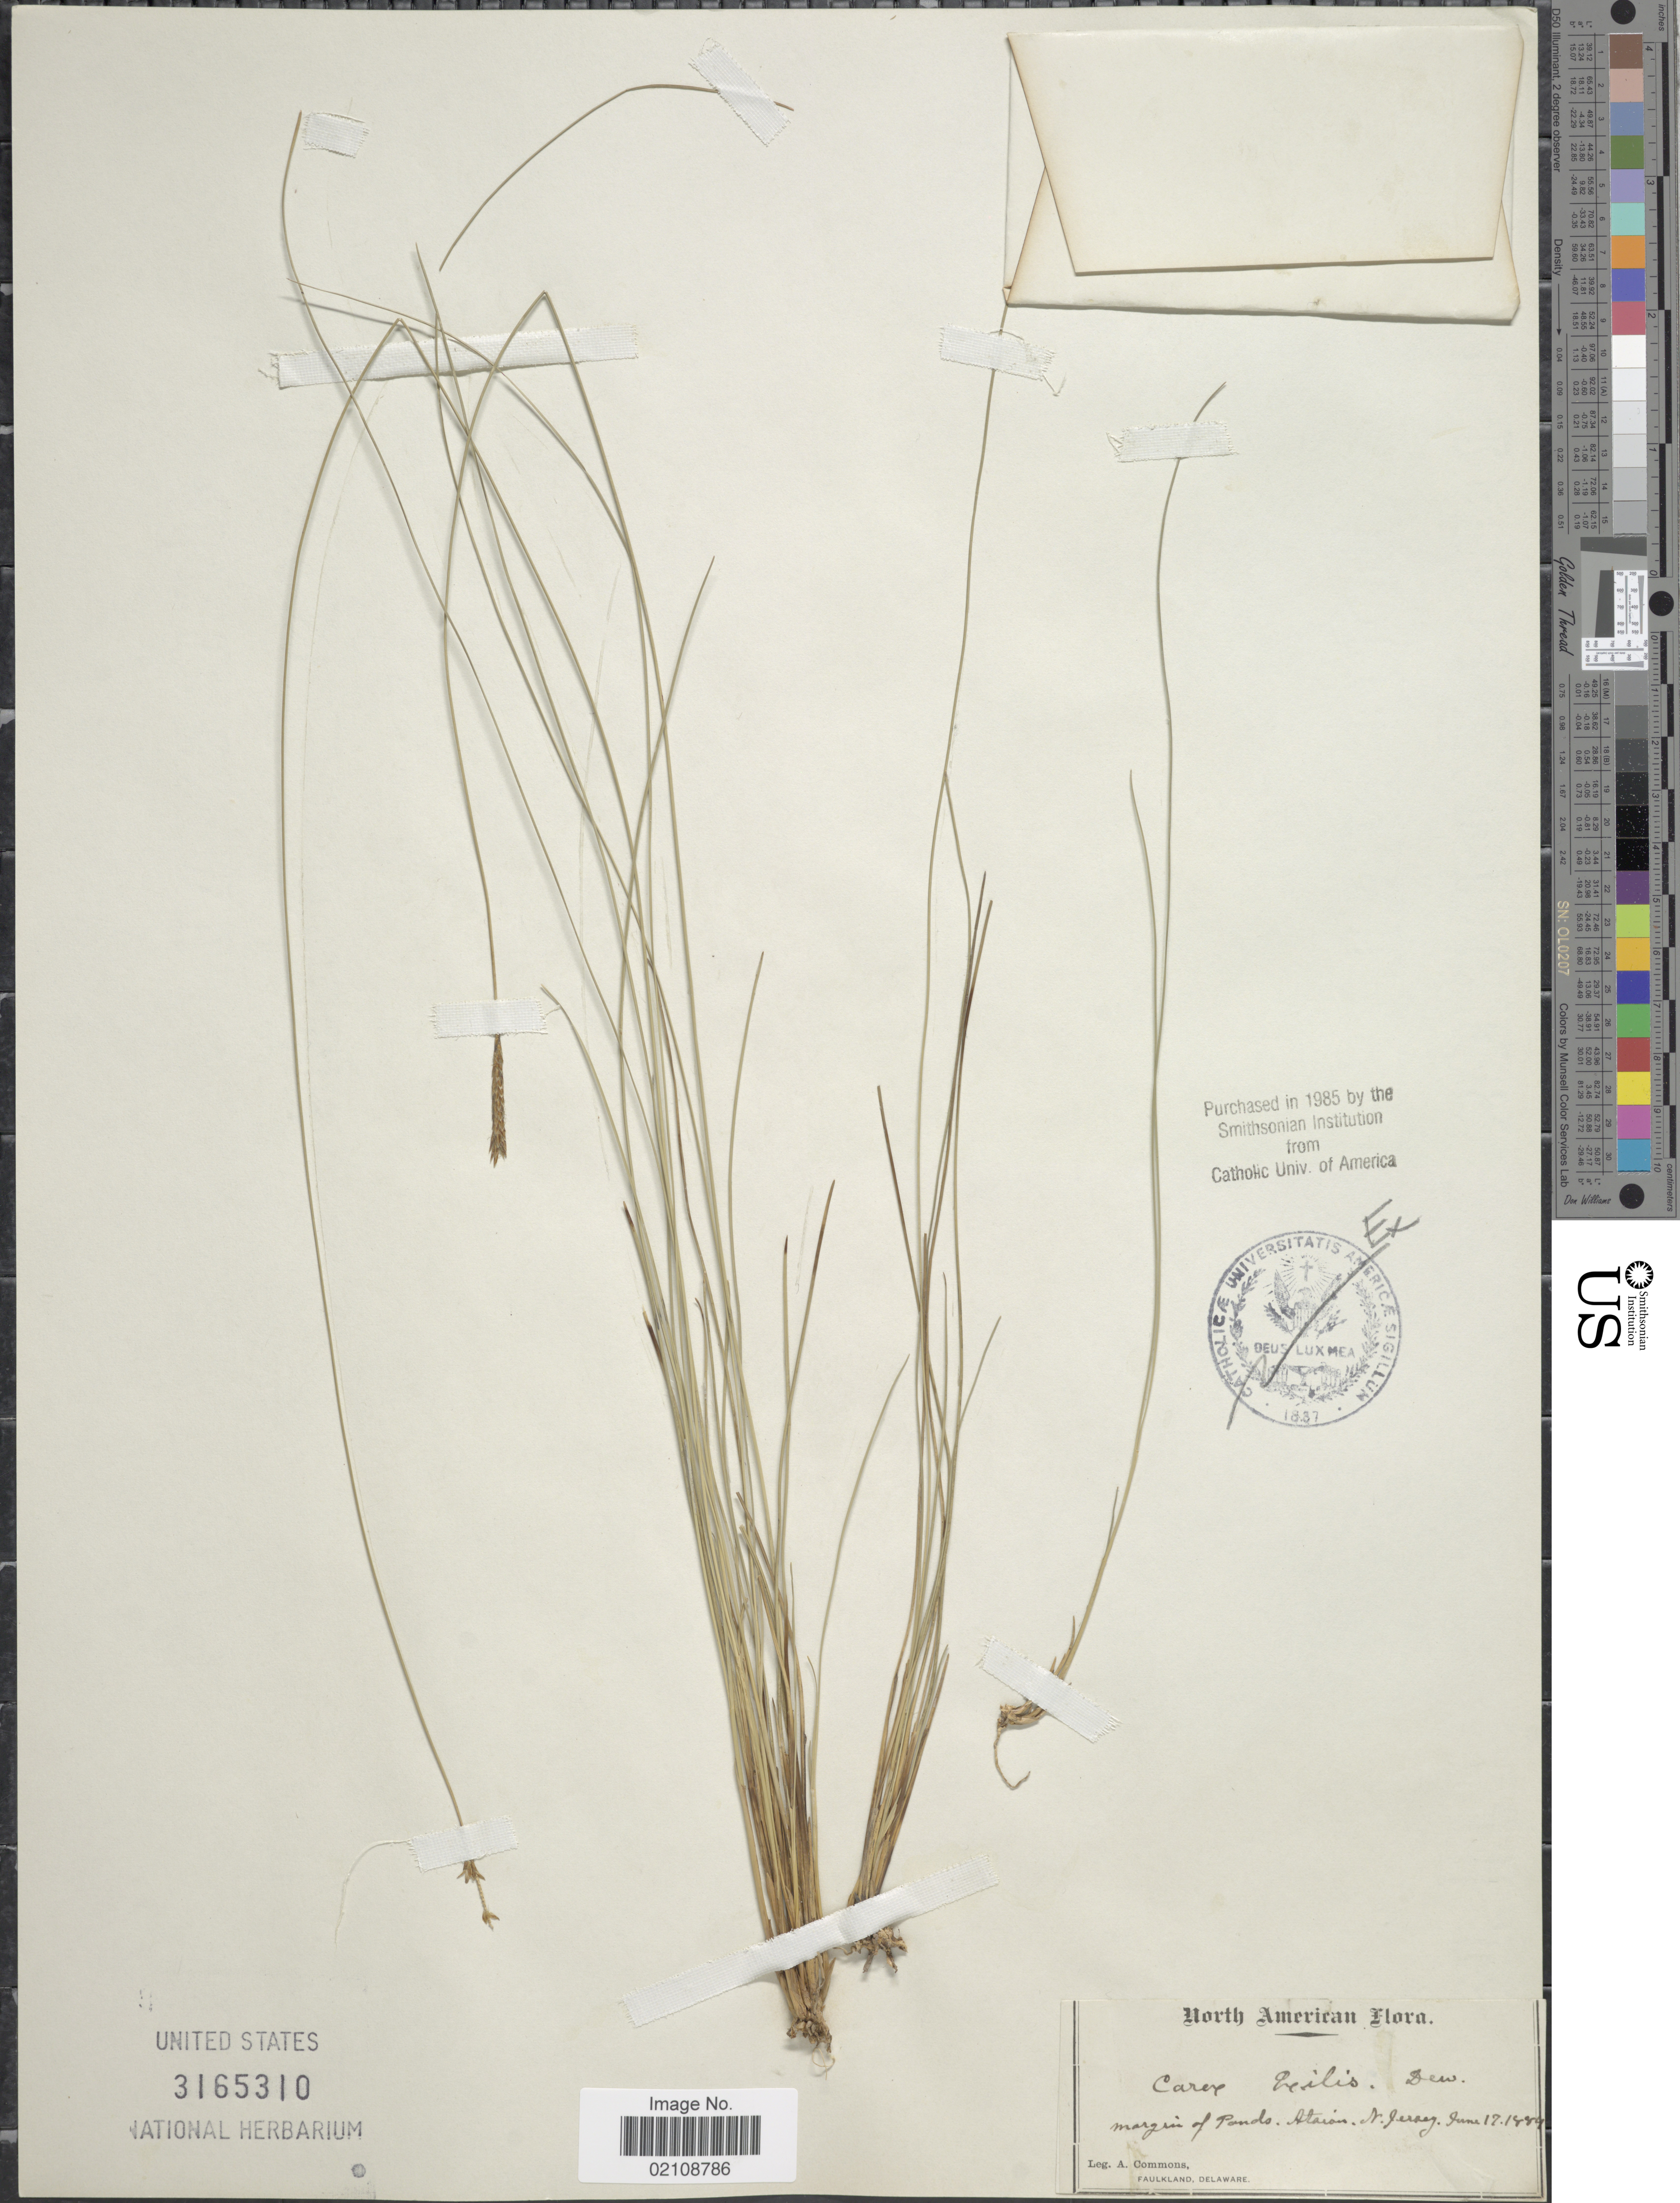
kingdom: Plantae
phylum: Tracheophyta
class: Liliopsida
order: Poales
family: Cyperaceae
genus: Carex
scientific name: Carex exilis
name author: Dewey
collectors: A. Commons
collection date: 1889-06-17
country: United States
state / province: New Jersey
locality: Atsion, margin of ponds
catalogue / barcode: US 3165310